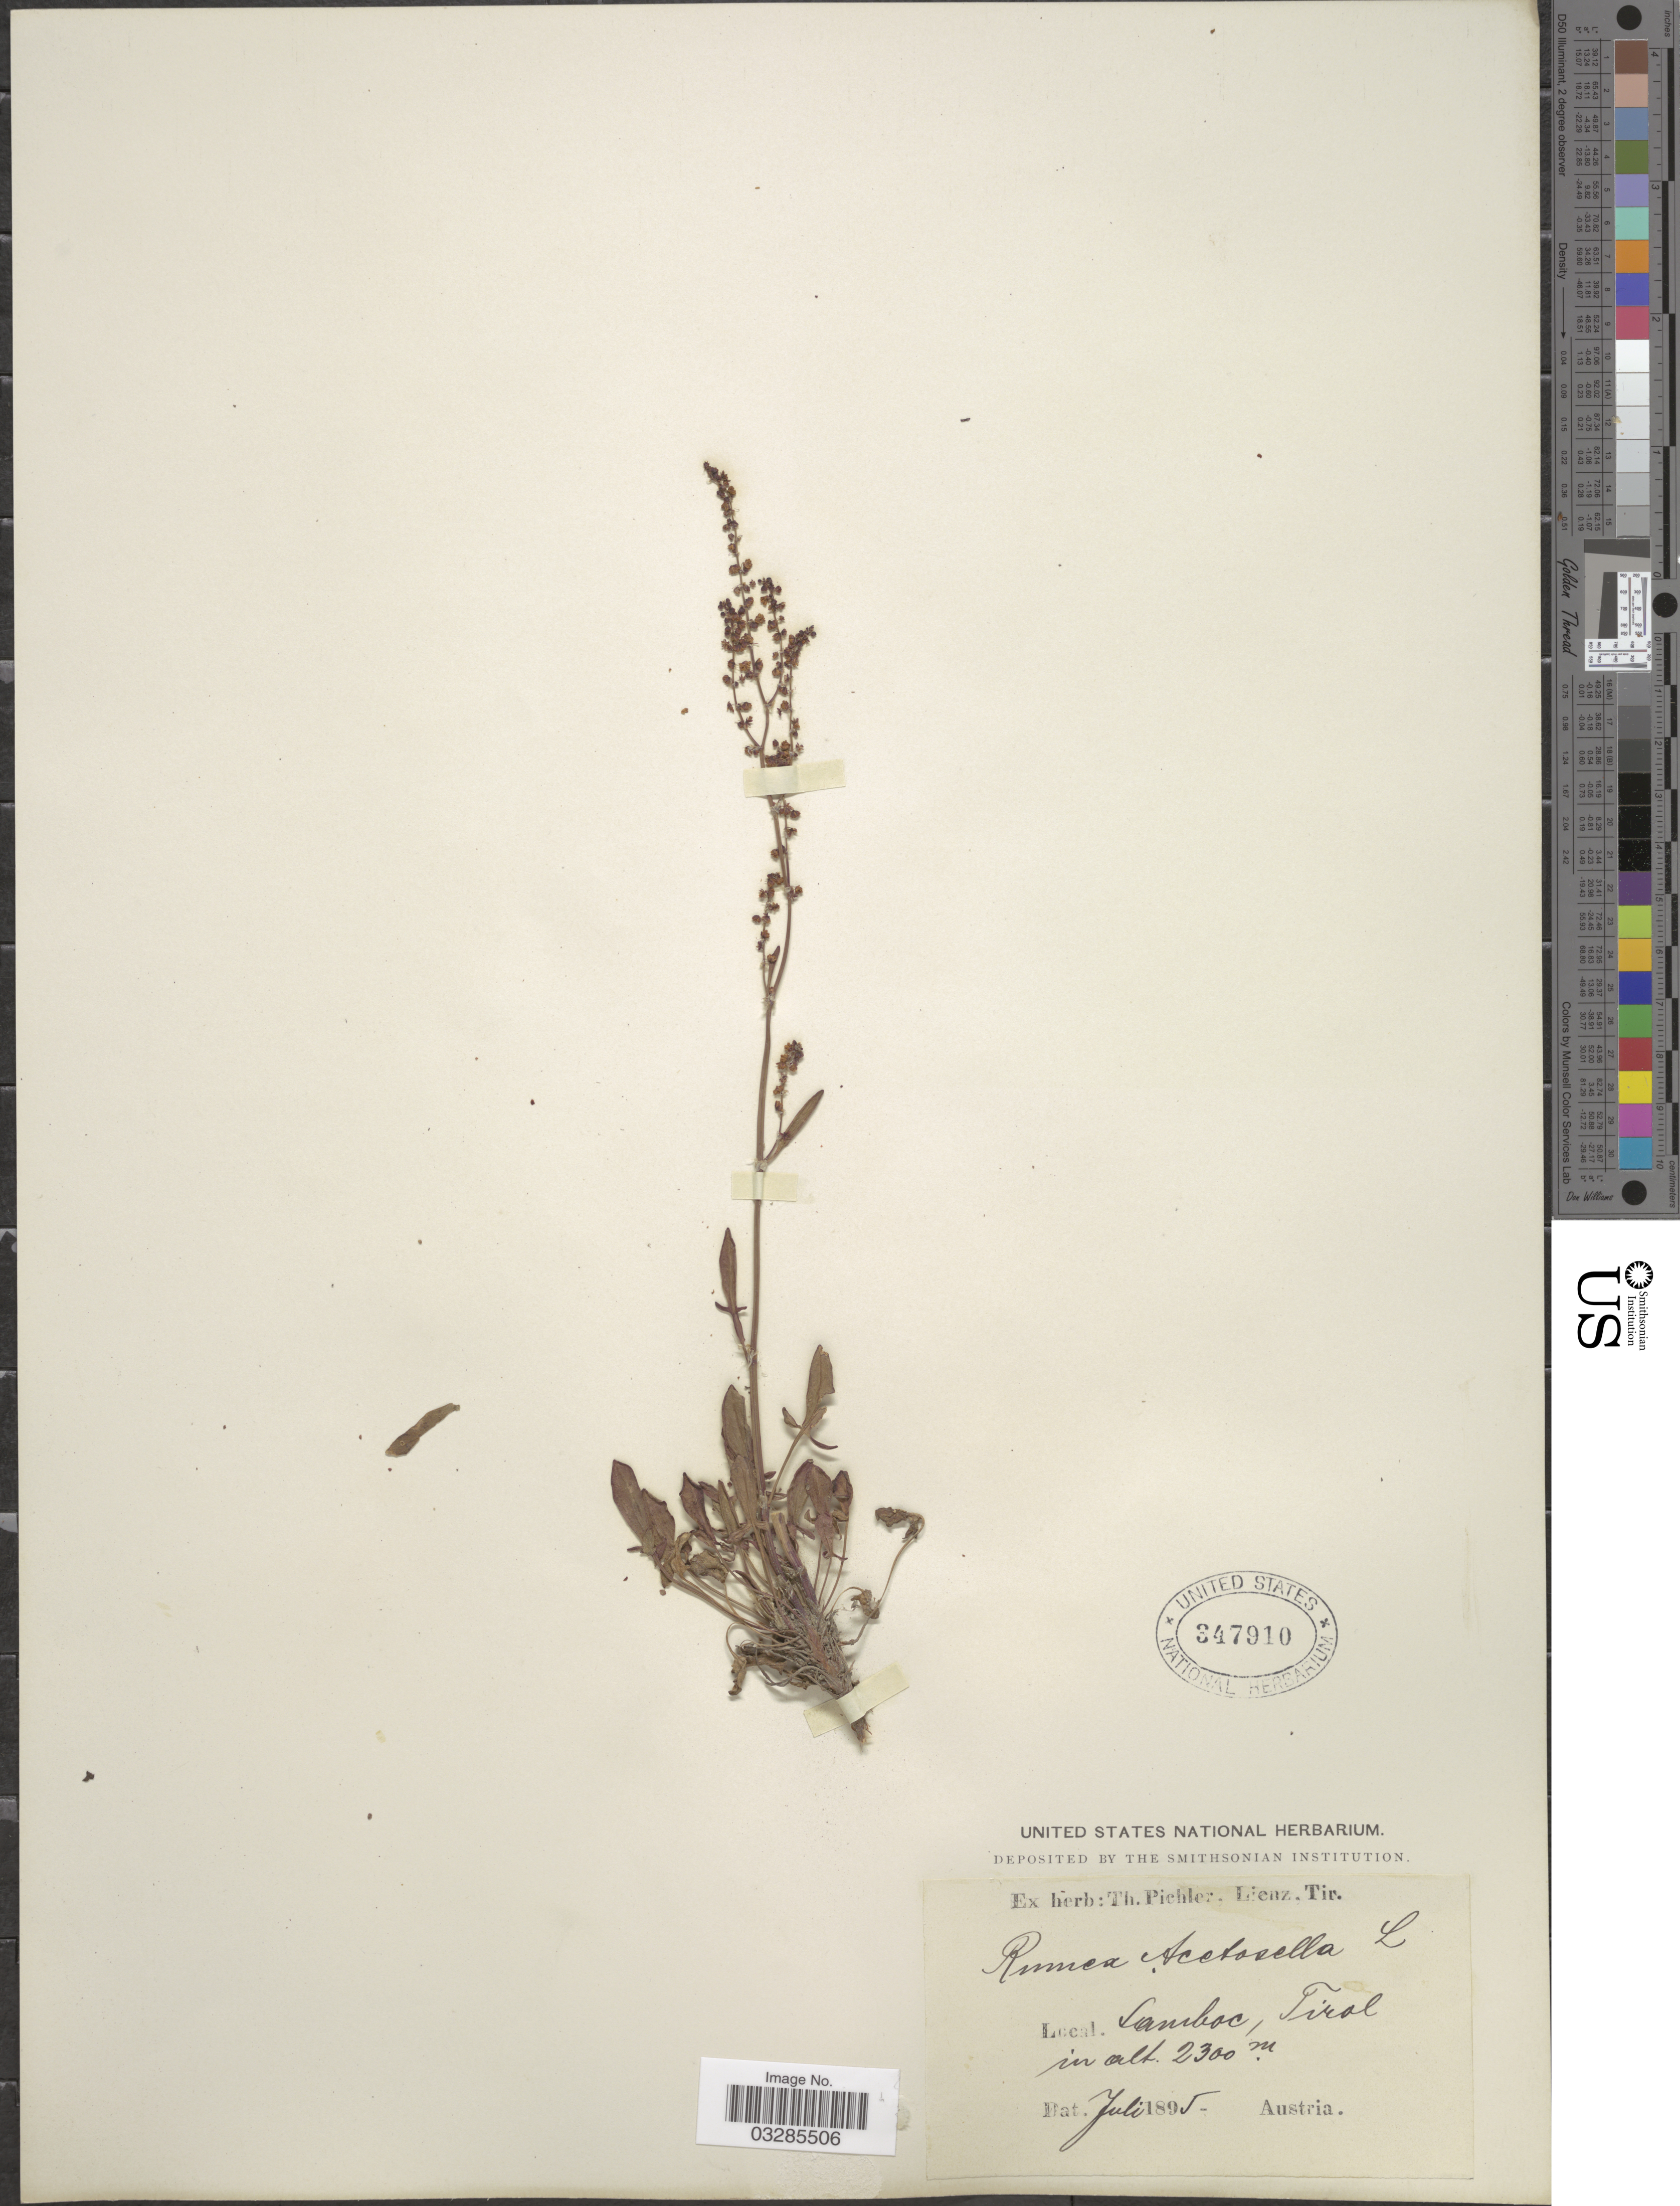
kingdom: Plantae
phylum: Tracheophyta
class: Magnoliopsida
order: Caryophyllales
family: Polygonaceae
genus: Rumex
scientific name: Rumex acetosella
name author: L.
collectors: ex herb. T. Pichler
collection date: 1895-07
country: Austria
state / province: Tirol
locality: Samboc.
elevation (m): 2300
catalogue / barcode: US 347910